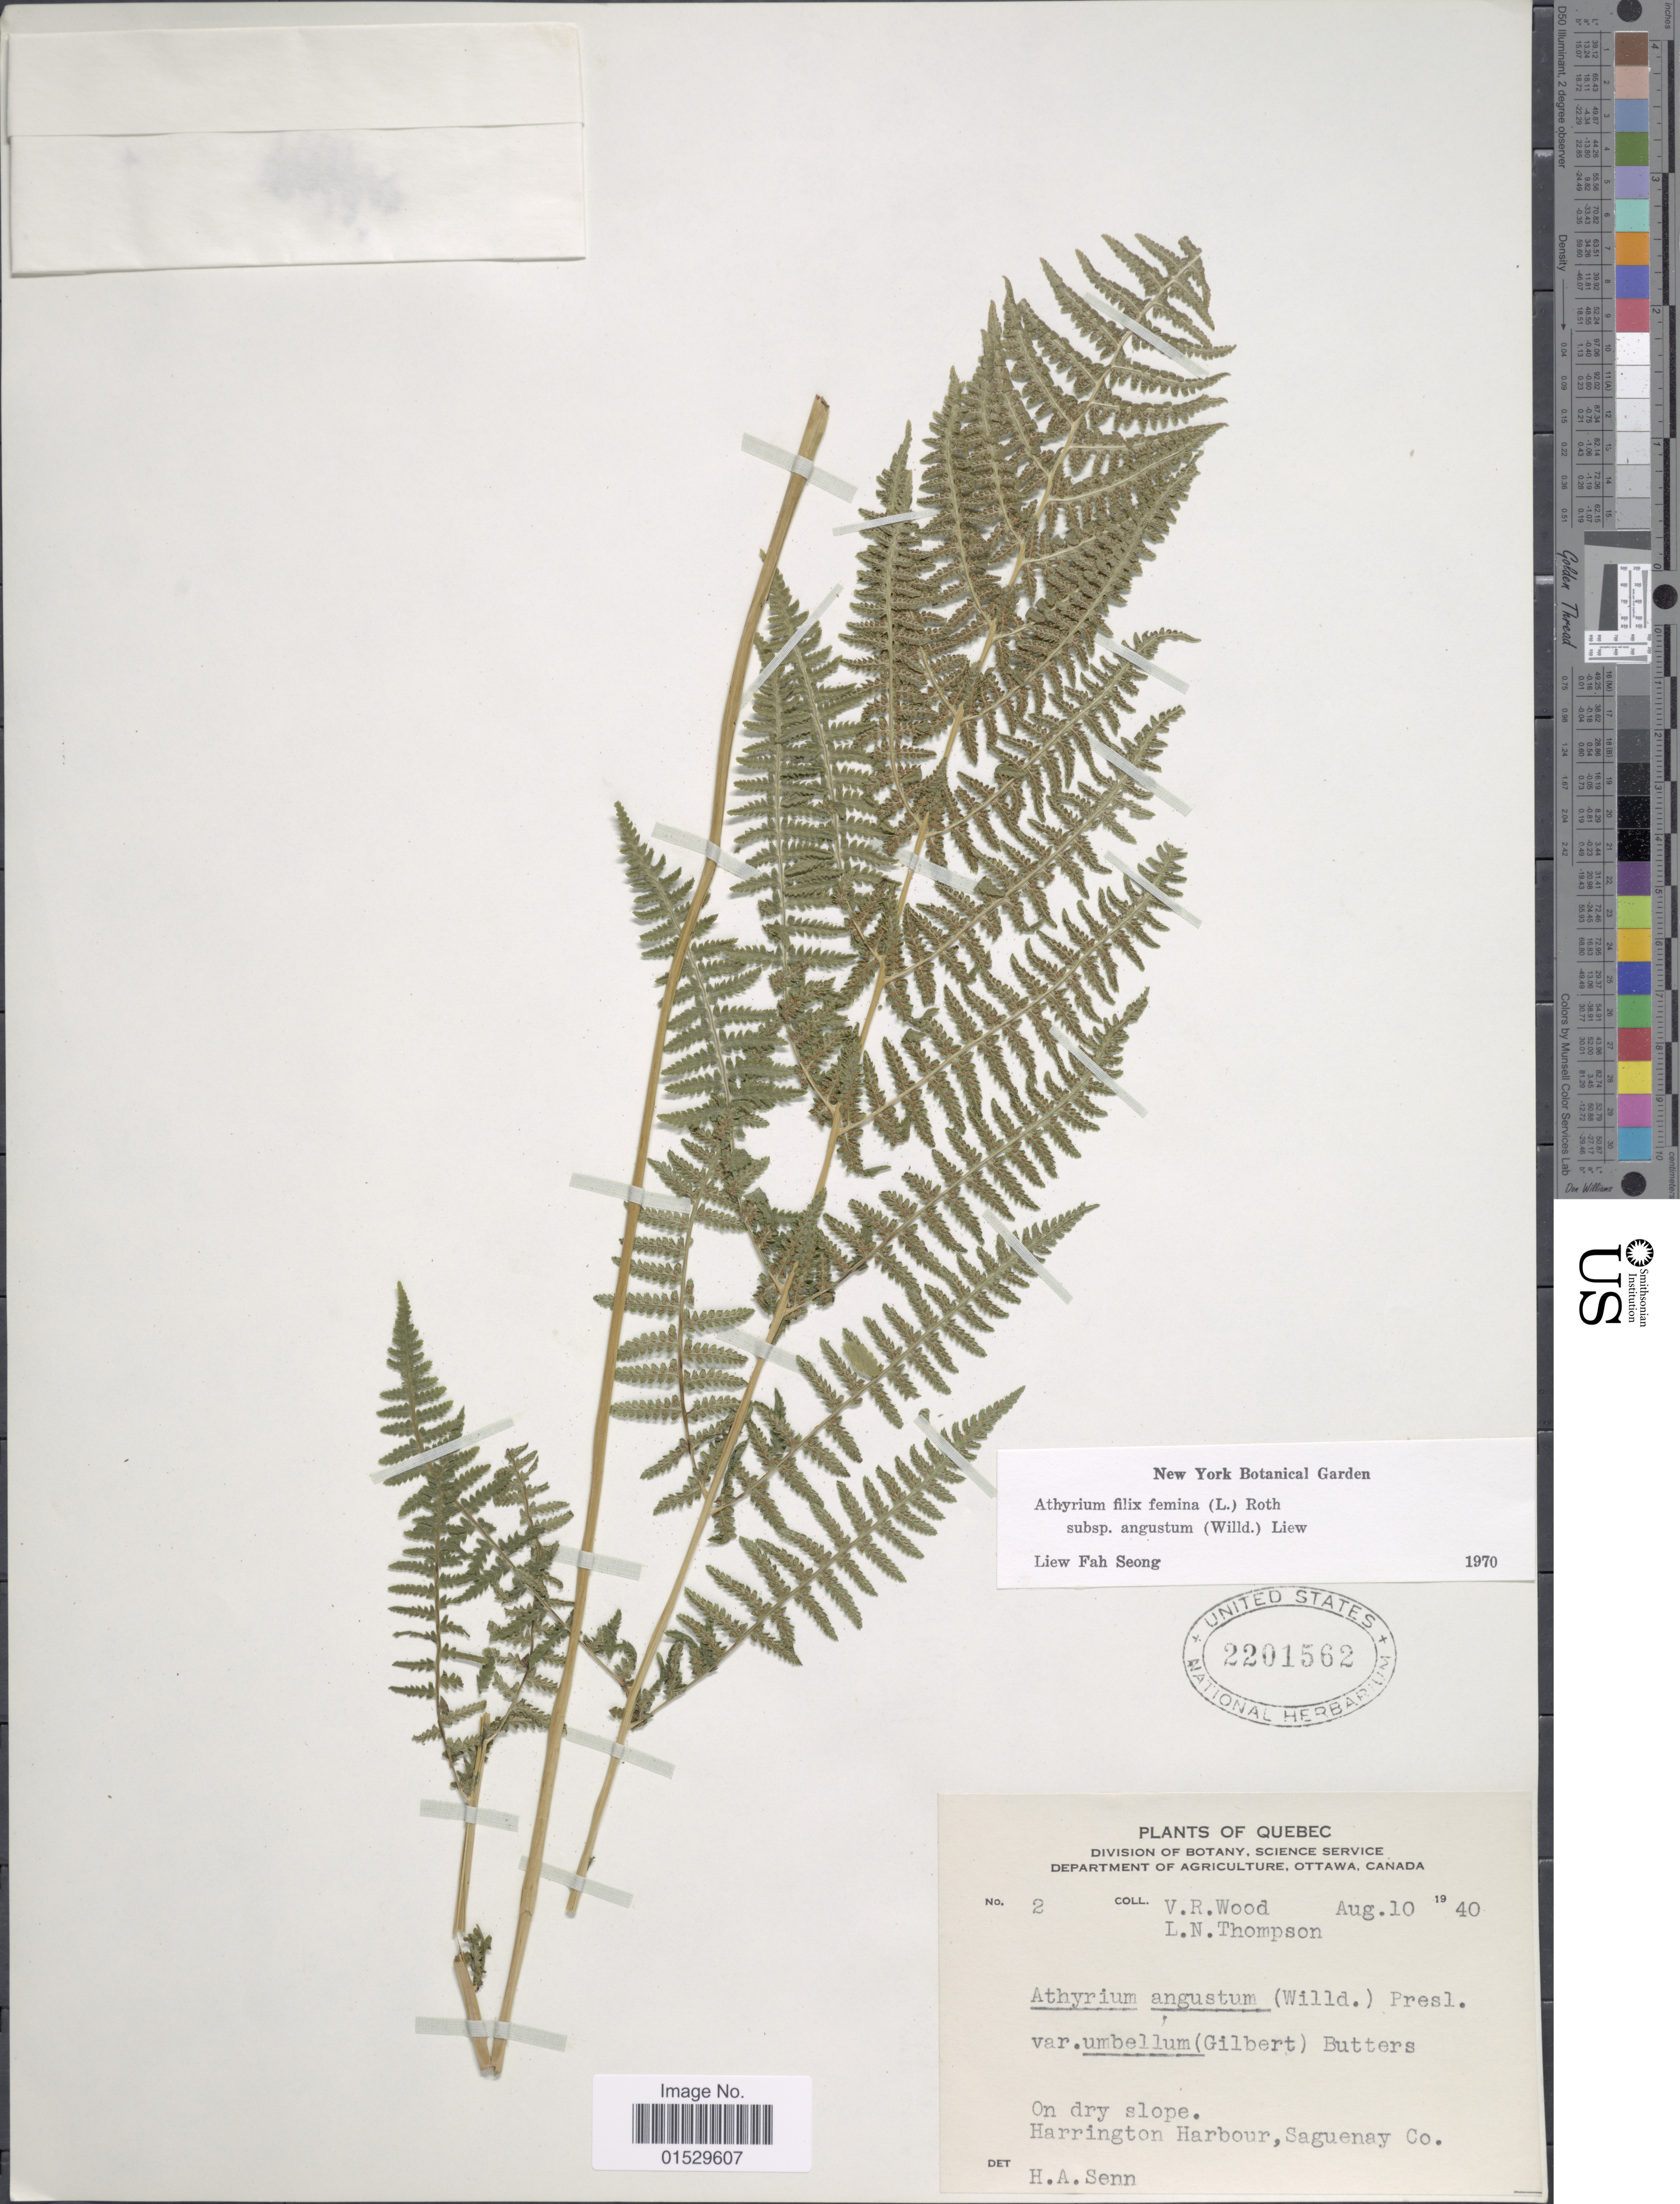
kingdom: Plantae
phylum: Tracheophyta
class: Polypodiopsida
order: Polypodiales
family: Athyriaceae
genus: Athyrium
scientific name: Athyrium filix-femina subsp. angustatum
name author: (Willd.) R.T. Clausen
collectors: V. Wood & L. Thompson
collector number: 2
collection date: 1940-08-10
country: Canada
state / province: Quebec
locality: Harrington Harbour, Saguenay Co.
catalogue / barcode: US 2201562